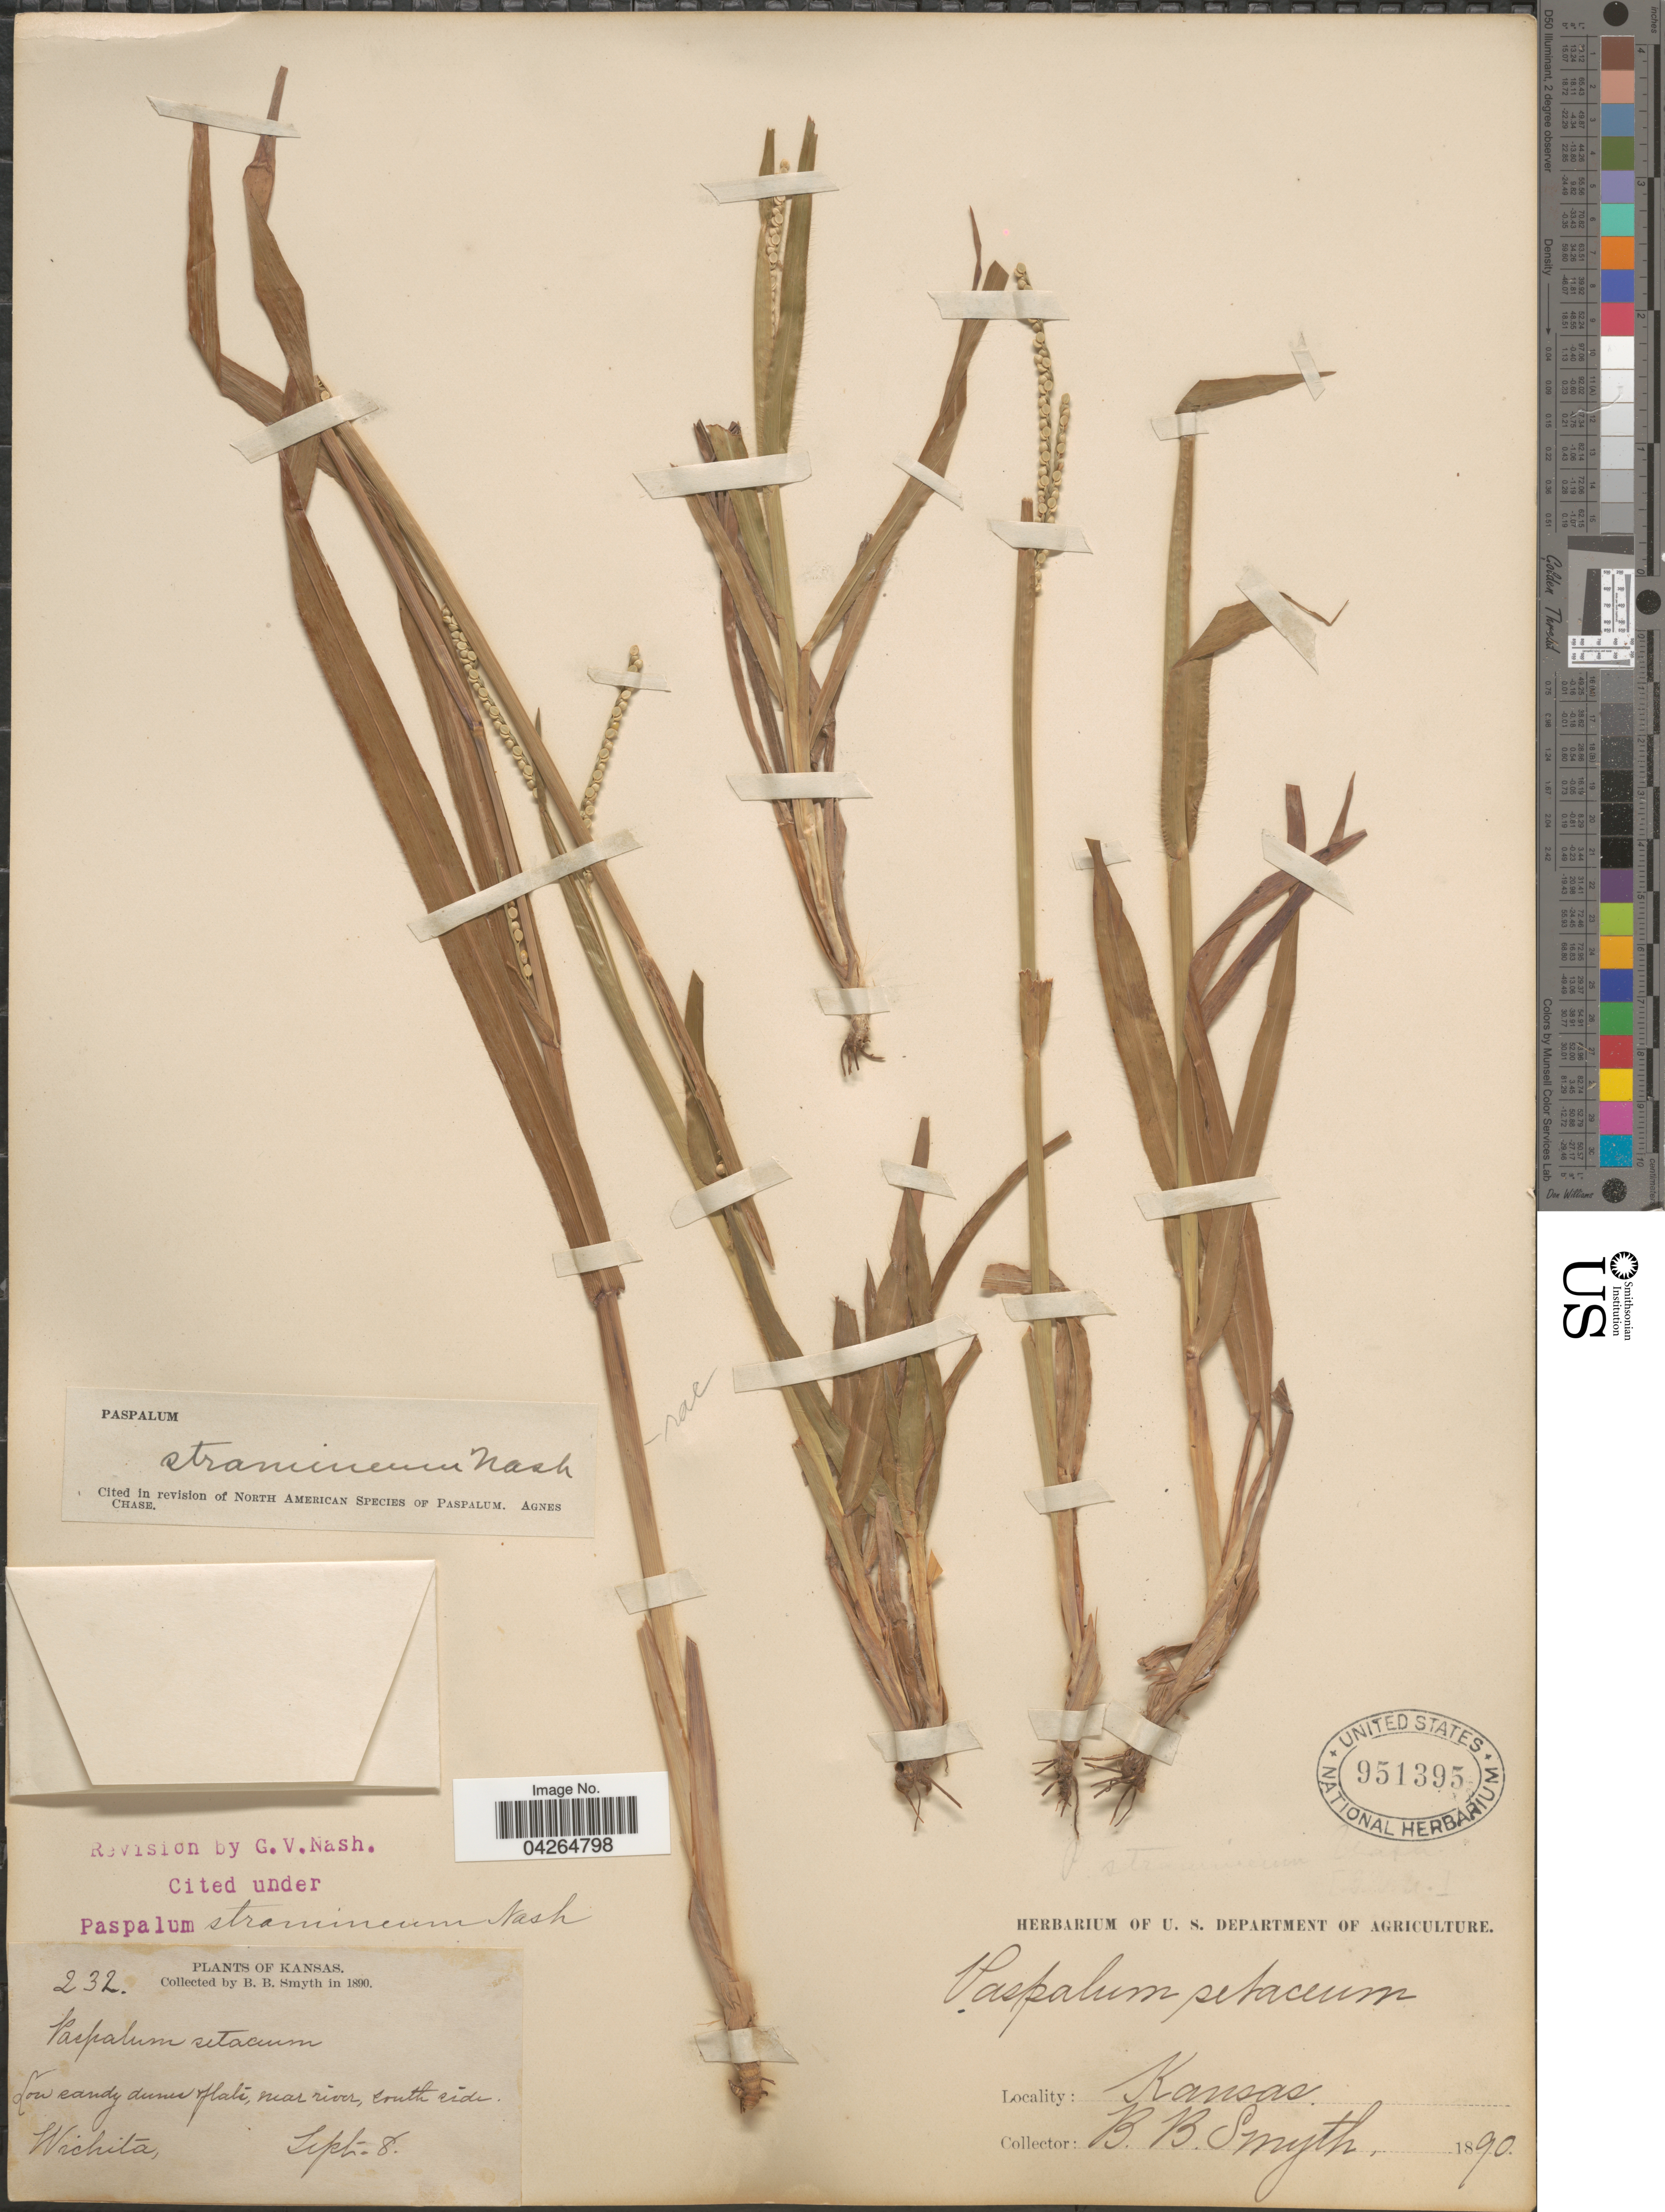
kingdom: Plantae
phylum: Tracheophyta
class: Liliopsida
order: Poales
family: Poaceae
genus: Paspalum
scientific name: Paspalum setaceum var. stramineum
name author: (Nash) D.J. Banks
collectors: B. Smyth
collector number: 232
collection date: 1890-09-08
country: United States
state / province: Kansas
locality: Low sandy dunes flats, near river, south side. Wichita.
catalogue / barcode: US 951395